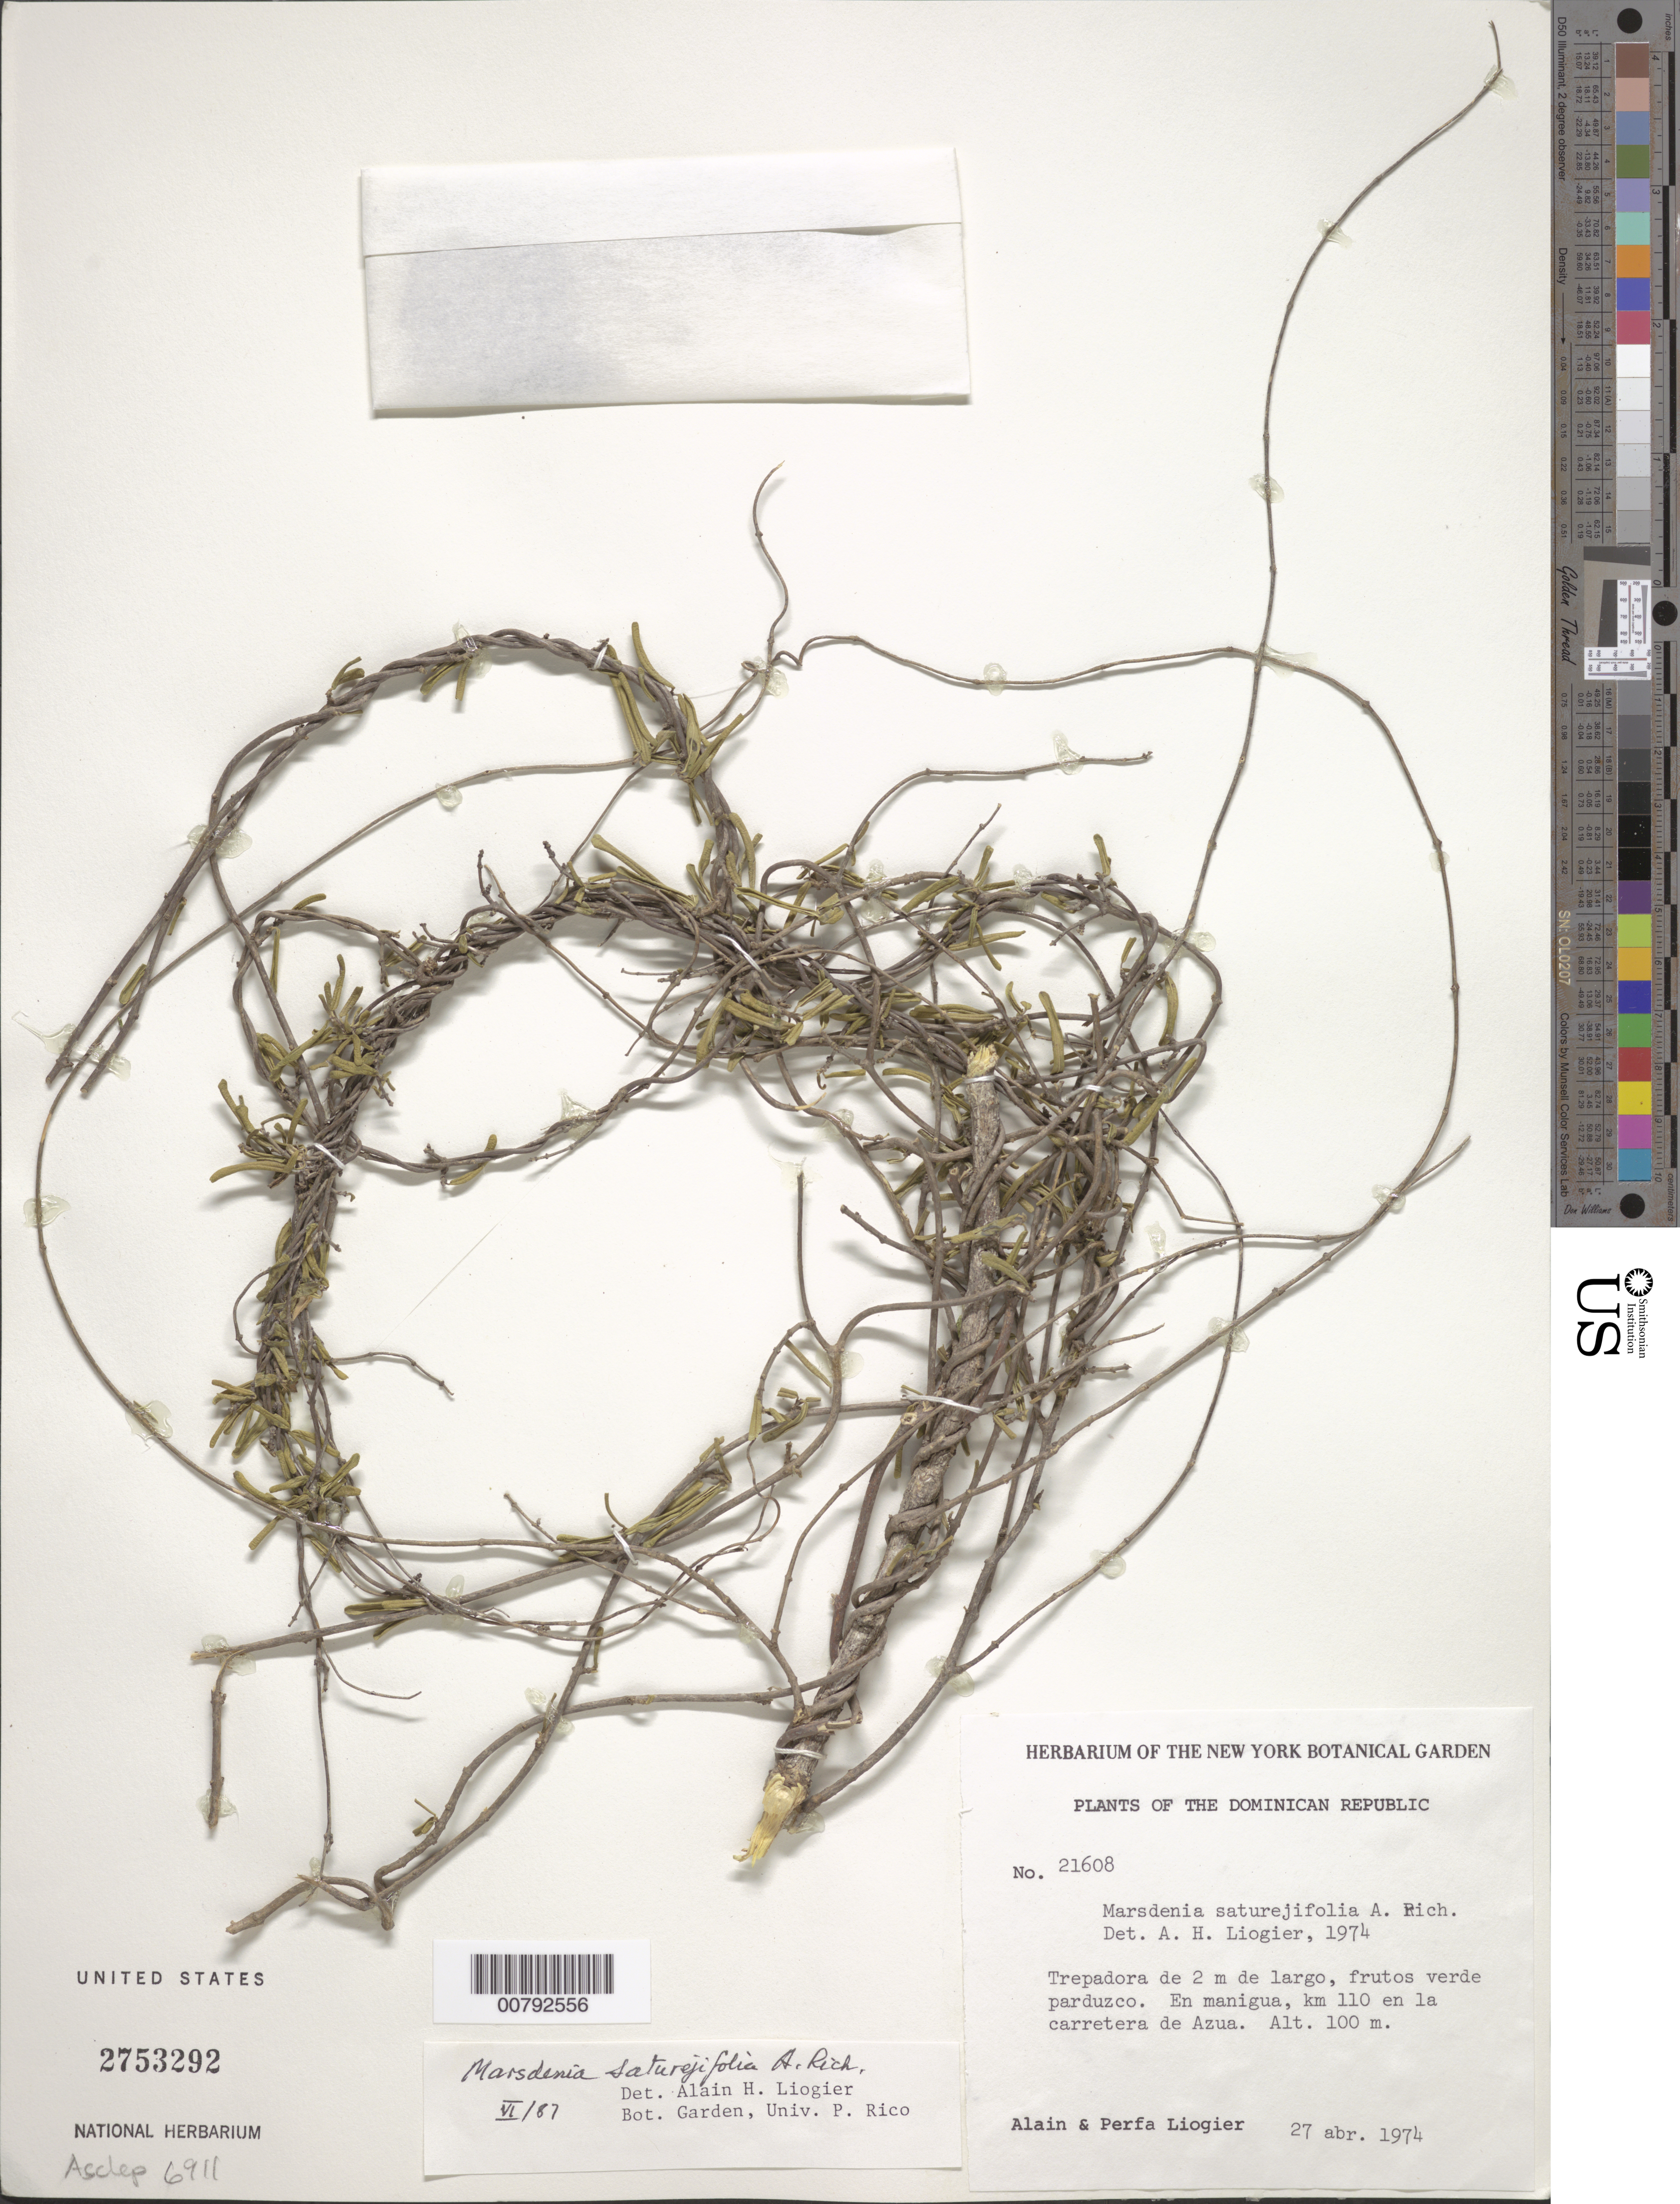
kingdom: Plantae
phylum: Tracheophyta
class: Magnoliopsida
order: Gentianales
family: Apocynaceae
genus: Marsdenia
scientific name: Marsdenia saturejifolia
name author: A. Rich.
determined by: Liogier, Alain H.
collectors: A. H. Liogier & M. P. Liogier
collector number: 21608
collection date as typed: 27 Apr 1974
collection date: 1974-04-27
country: Dominican Republic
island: Hispaniola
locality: In Manigua, km 110 in road to Azua.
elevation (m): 100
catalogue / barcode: US 2753292